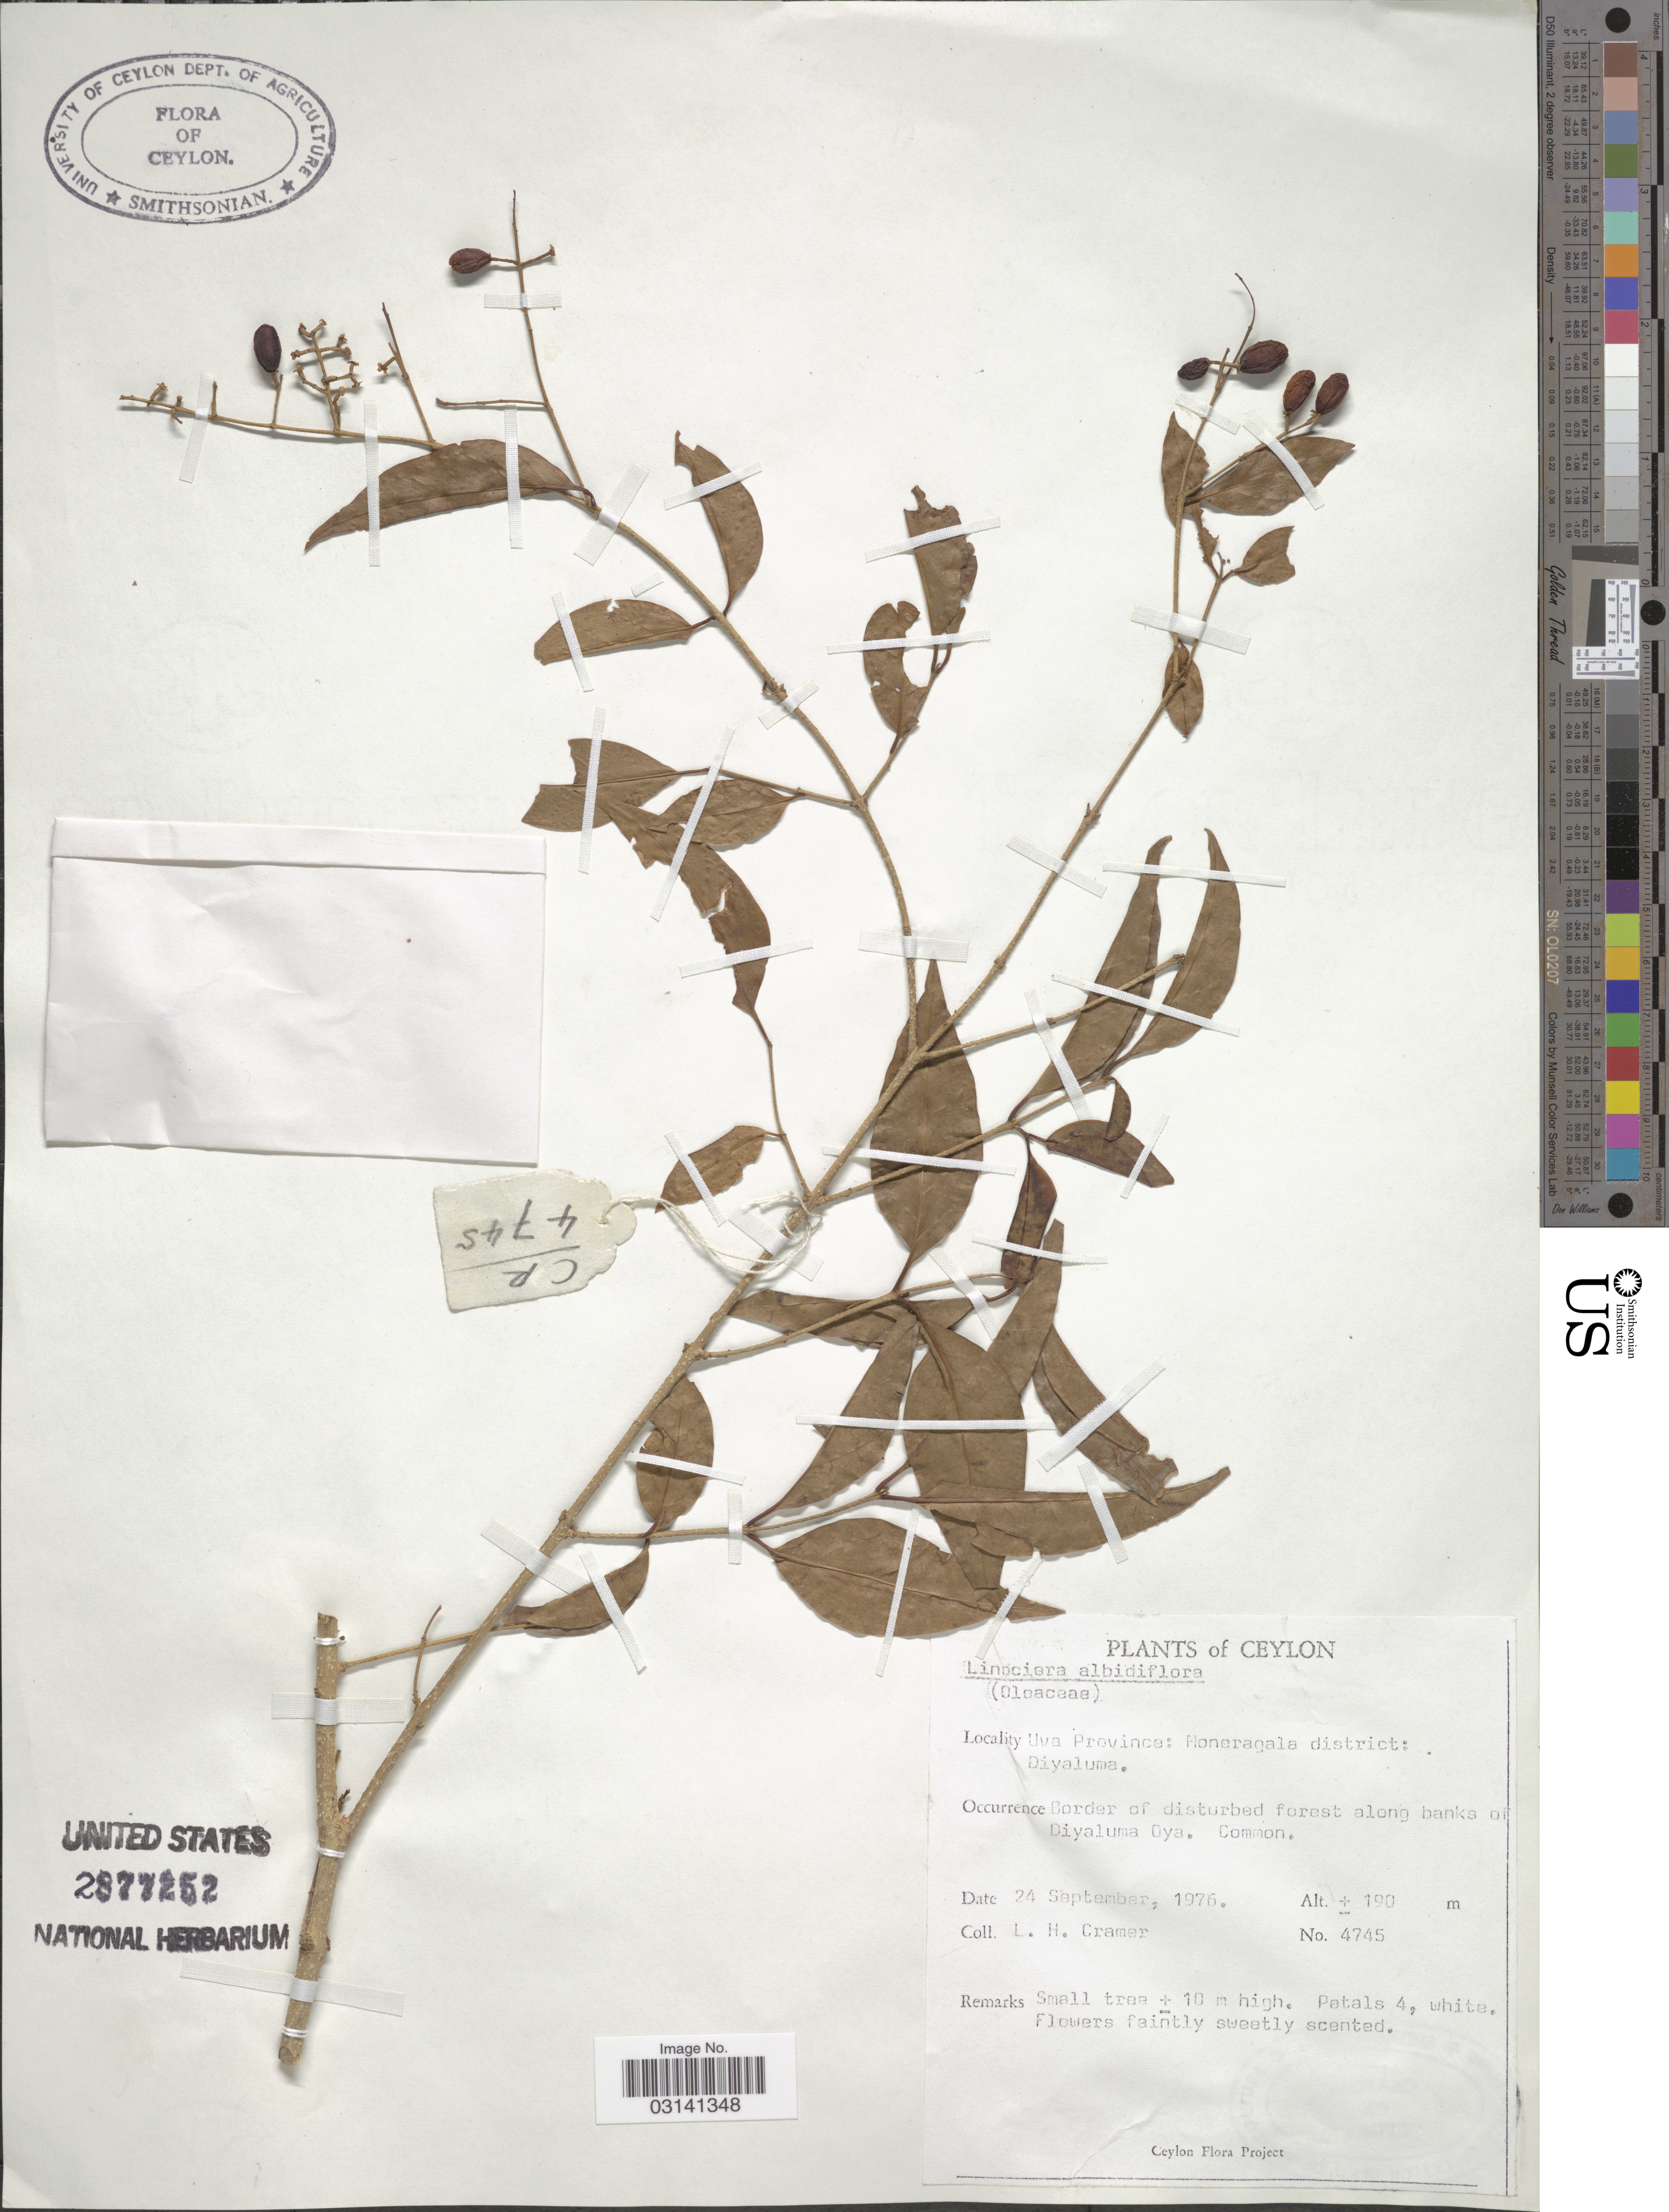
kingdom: Plantae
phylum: Tracheophyta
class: Magnoliopsida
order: Lamiales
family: Oleaceae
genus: Chionanthus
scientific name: Chionanthus albidiflorus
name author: Thwaites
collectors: L. H. Cramer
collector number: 4745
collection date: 1976-09-24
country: Sri Lanka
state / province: Uva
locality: Ceylon, Moneragala district: Diyaluma. Border of disturbed forest along banks of Diyaluma Oya.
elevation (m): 190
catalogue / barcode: US 2877252